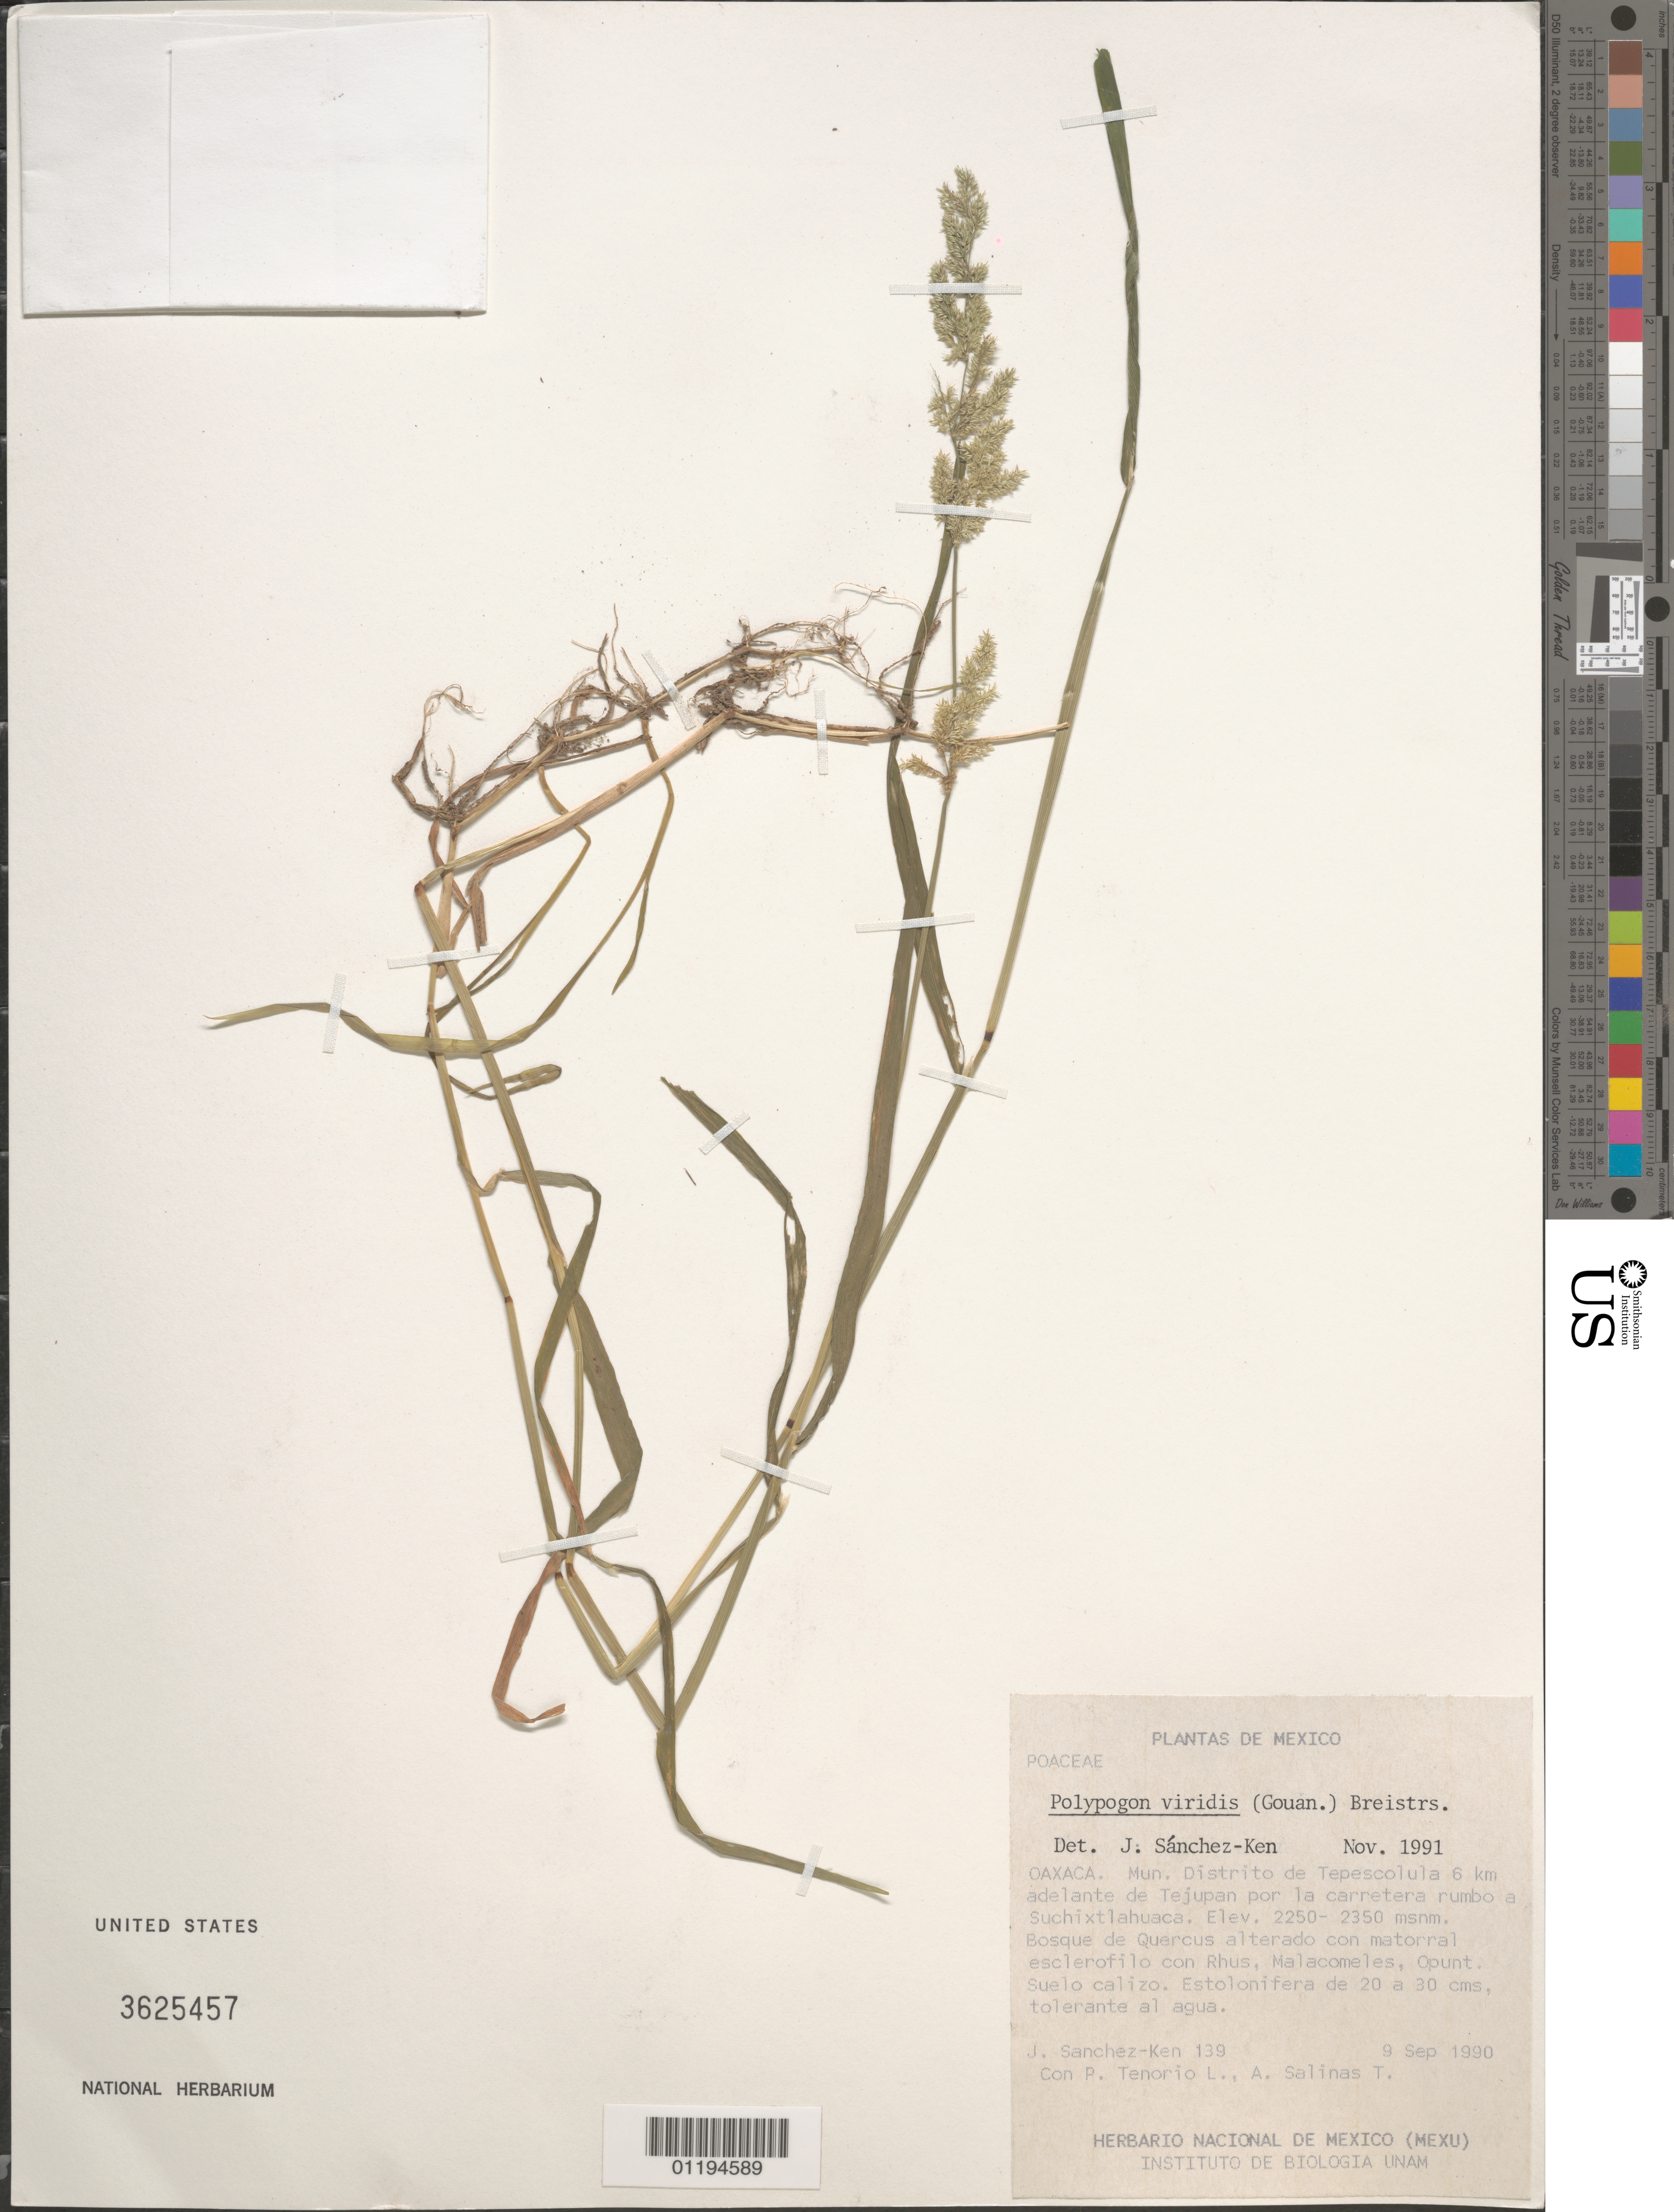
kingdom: Plantae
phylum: Tracheophyta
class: Liliopsida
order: Poales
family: Poaceae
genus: Polypogon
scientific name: Polypogon viridis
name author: (Gouan) Breistroffer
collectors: J. G. Sánchez-Ken, P. Tenorio L. & A. Salinas T.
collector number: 139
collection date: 1990-09-09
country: Mexico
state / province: Oaxaca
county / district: Teposcolula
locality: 6km forward of Tejupan on the road to Suchixtlahuaca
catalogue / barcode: US 3625457